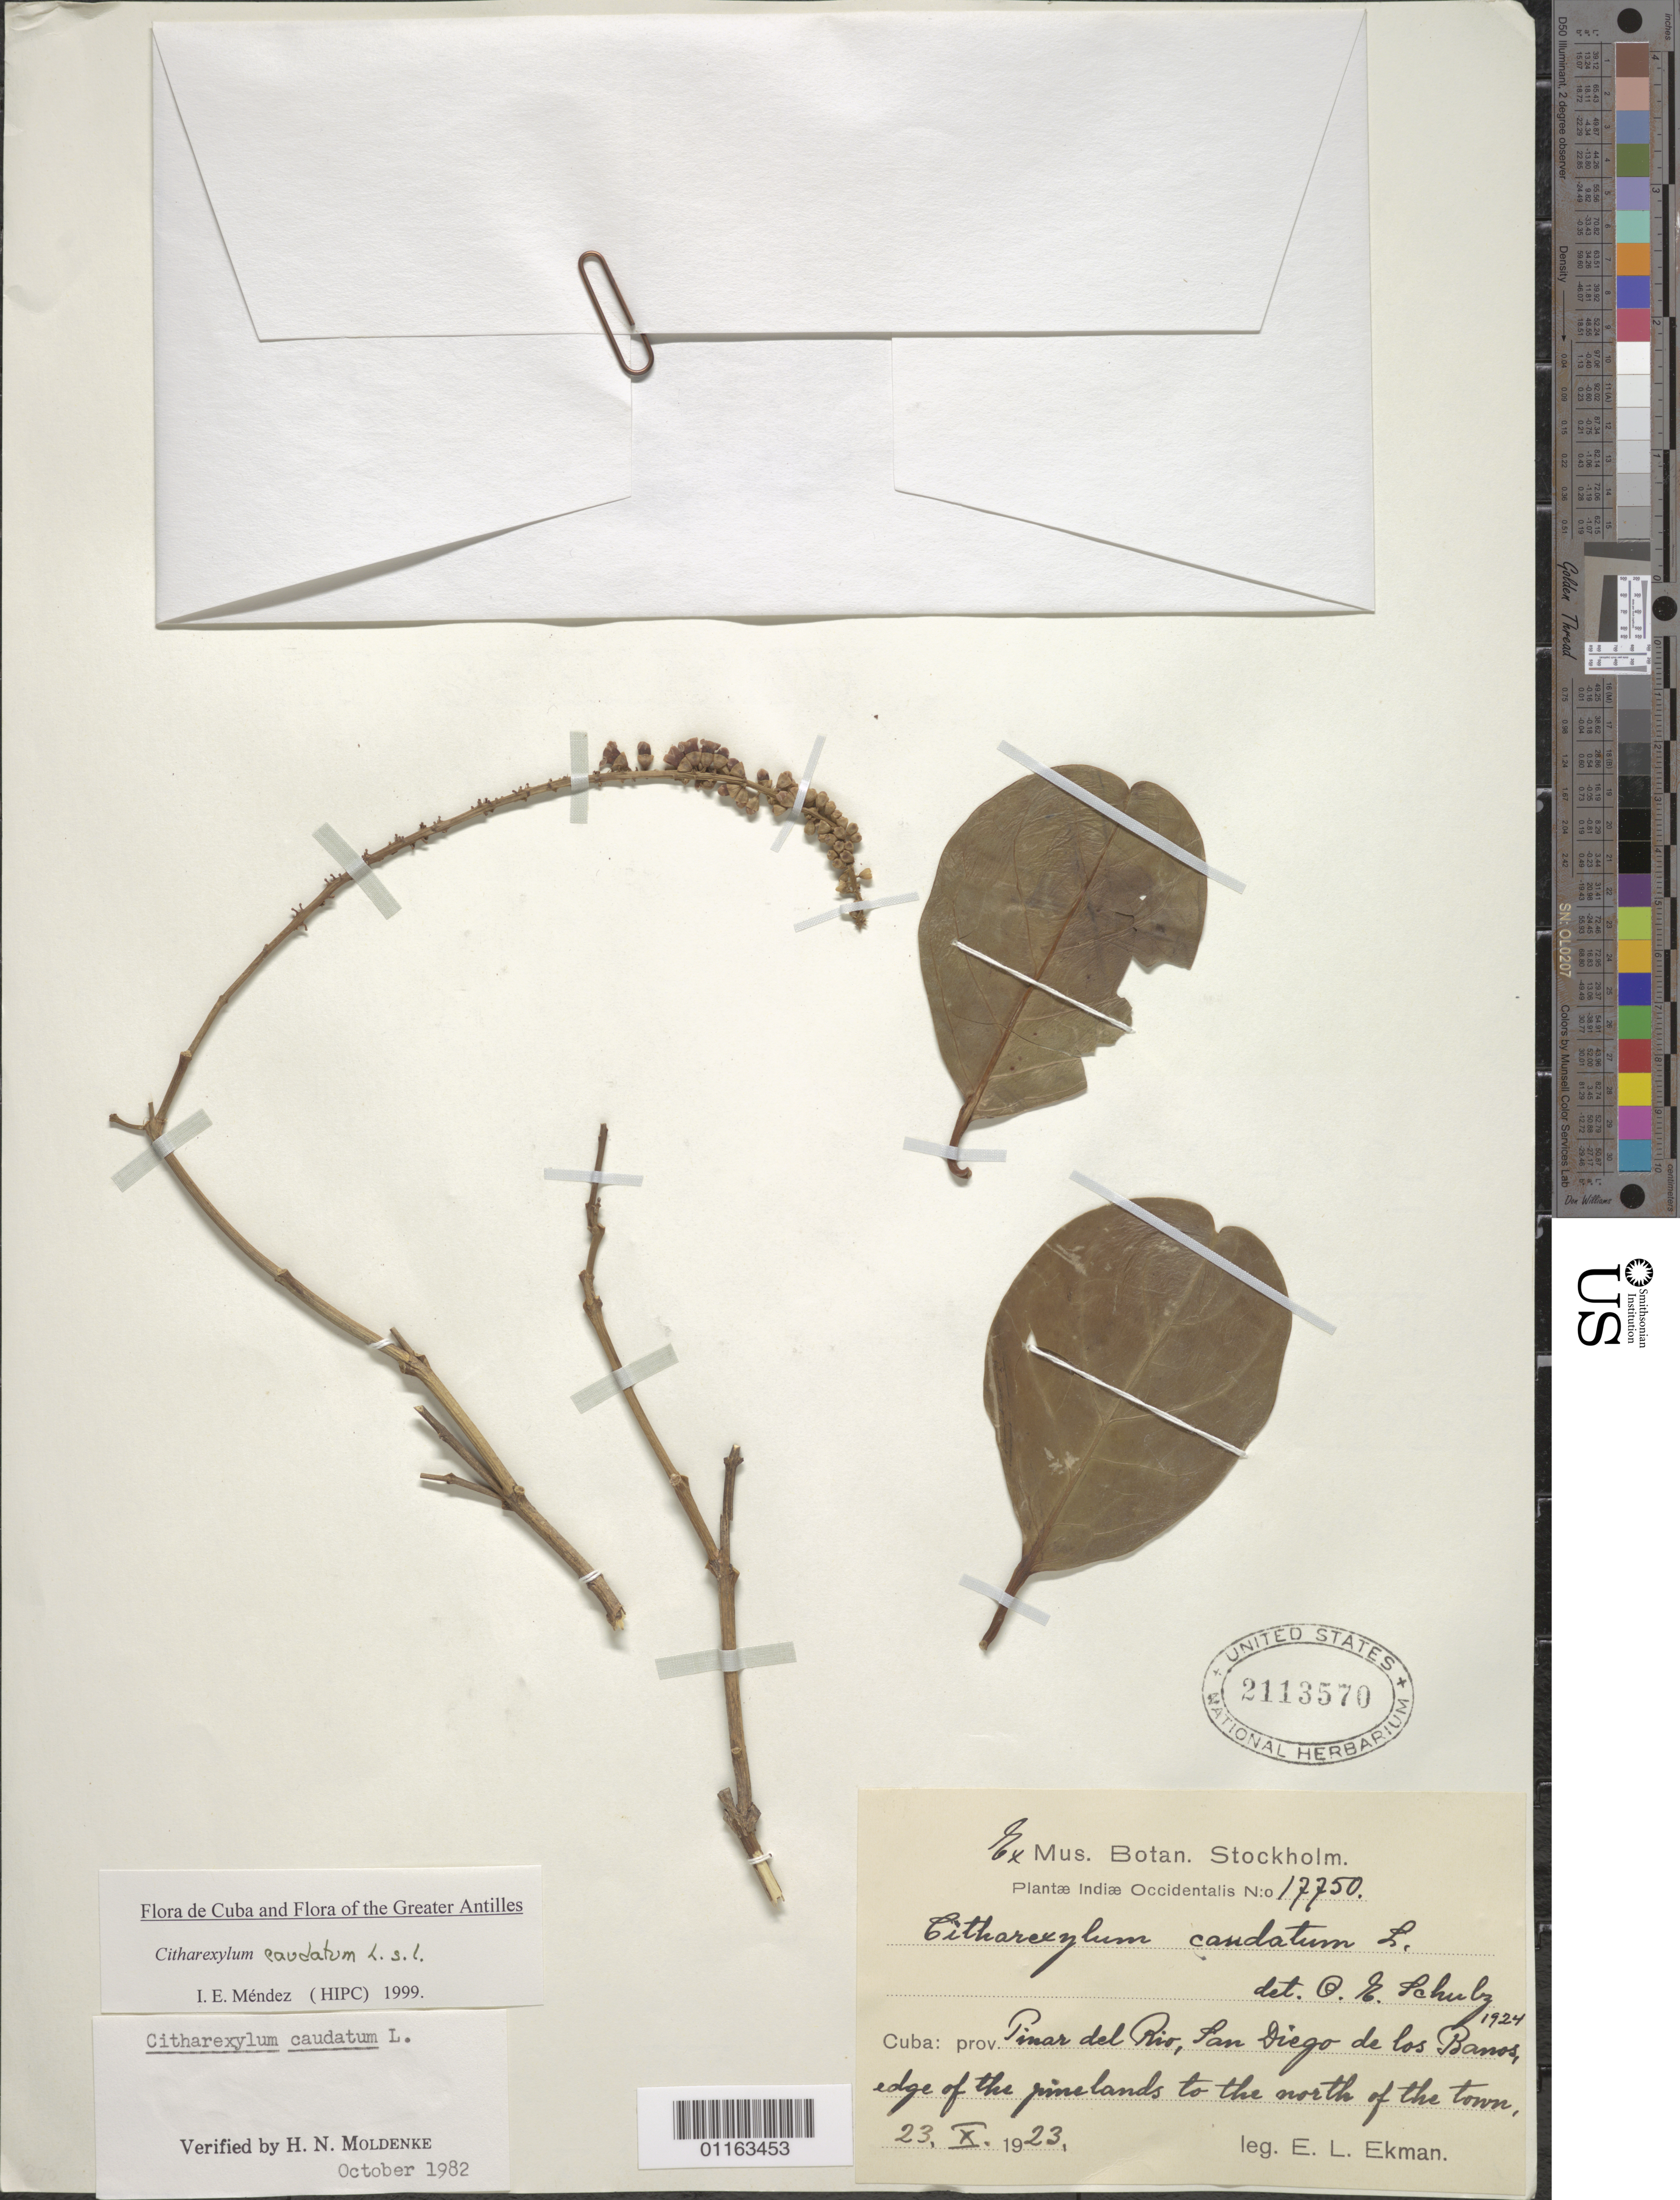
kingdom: Plantae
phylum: Tracheophyta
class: Magnoliopsida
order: Lamiales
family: Verbenaceae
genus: Citharexylum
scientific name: Citharexylum caudatum f. caudatum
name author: L.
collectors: E. L. Ekman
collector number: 17750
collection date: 1923-10-23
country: Cuba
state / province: Pinar del Río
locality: Indiæ Occidentalis. San Diego de los Banos, edge of the pinelands to the north of the town.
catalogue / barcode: US 2113570